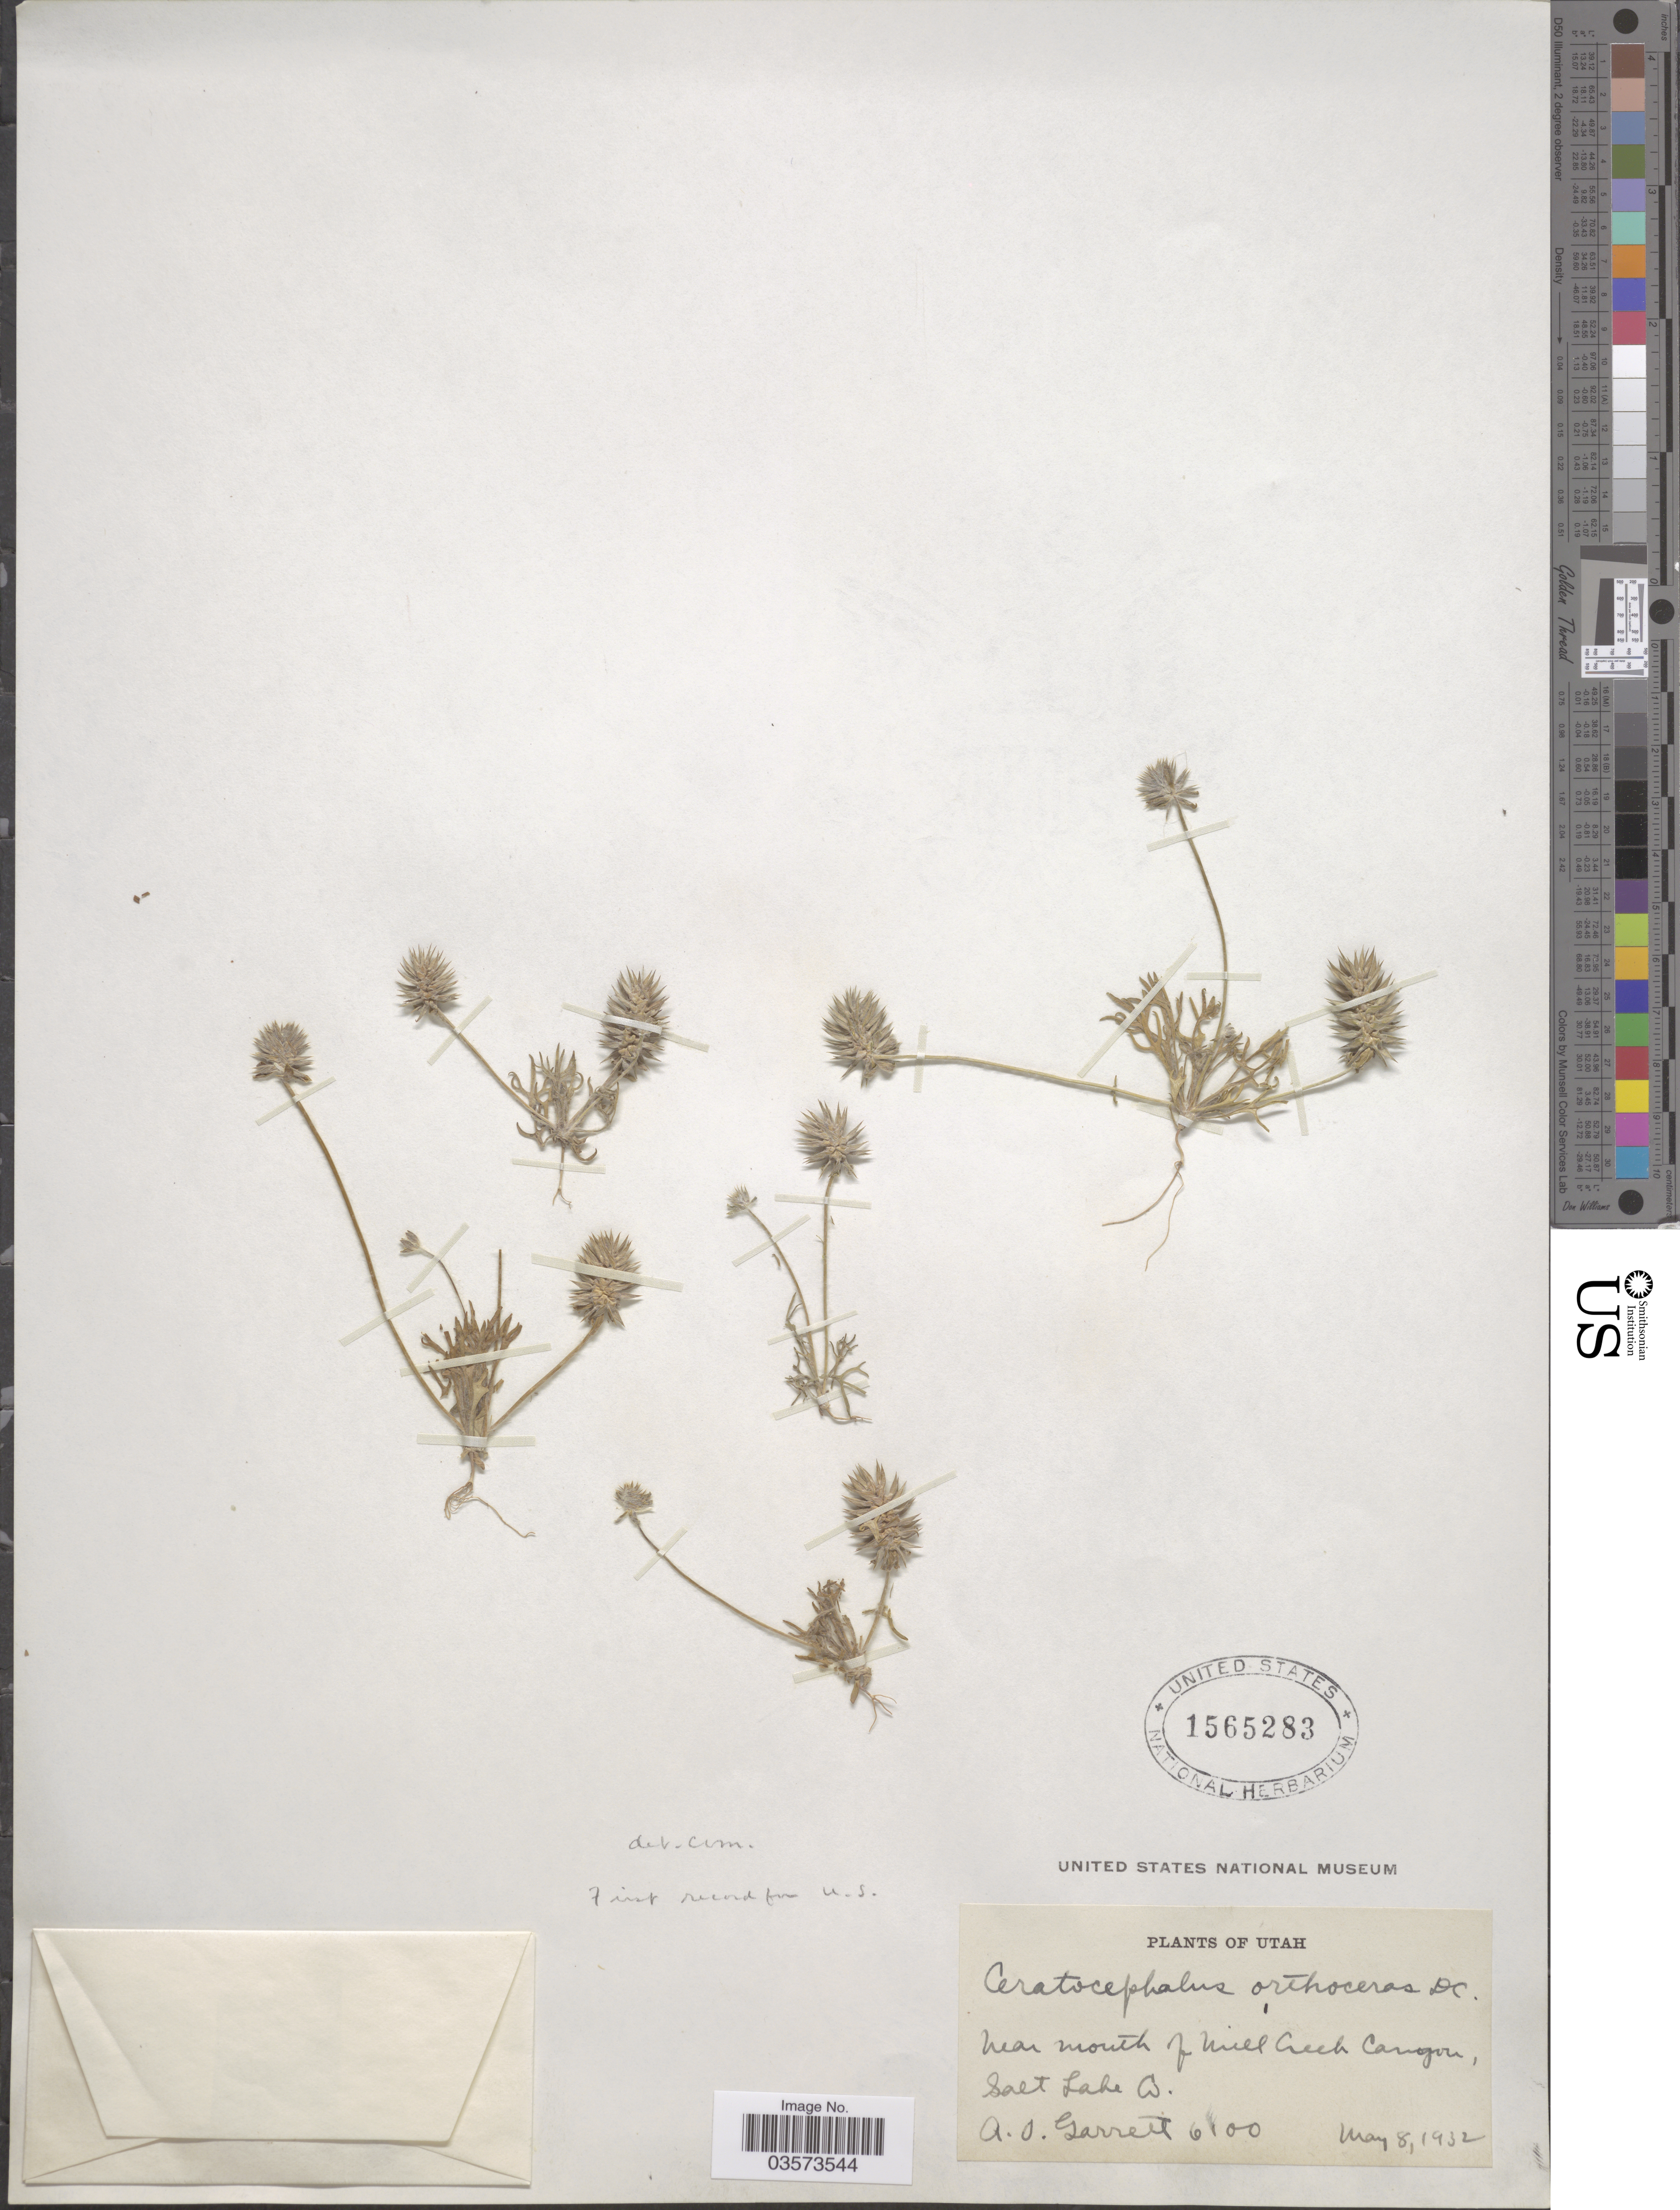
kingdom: Plantae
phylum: Tracheophyta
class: Magnoliopsida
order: Ranunculales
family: Ranunculaceae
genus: Ceratocephalus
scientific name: Ceratocephalus orthoceras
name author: DC.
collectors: A. O. Garrett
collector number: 6100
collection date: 1932-05-08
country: United States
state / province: Utah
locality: Near mouth of Mill Creek Canyon, Salt Lake Co.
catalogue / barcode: US 1565283